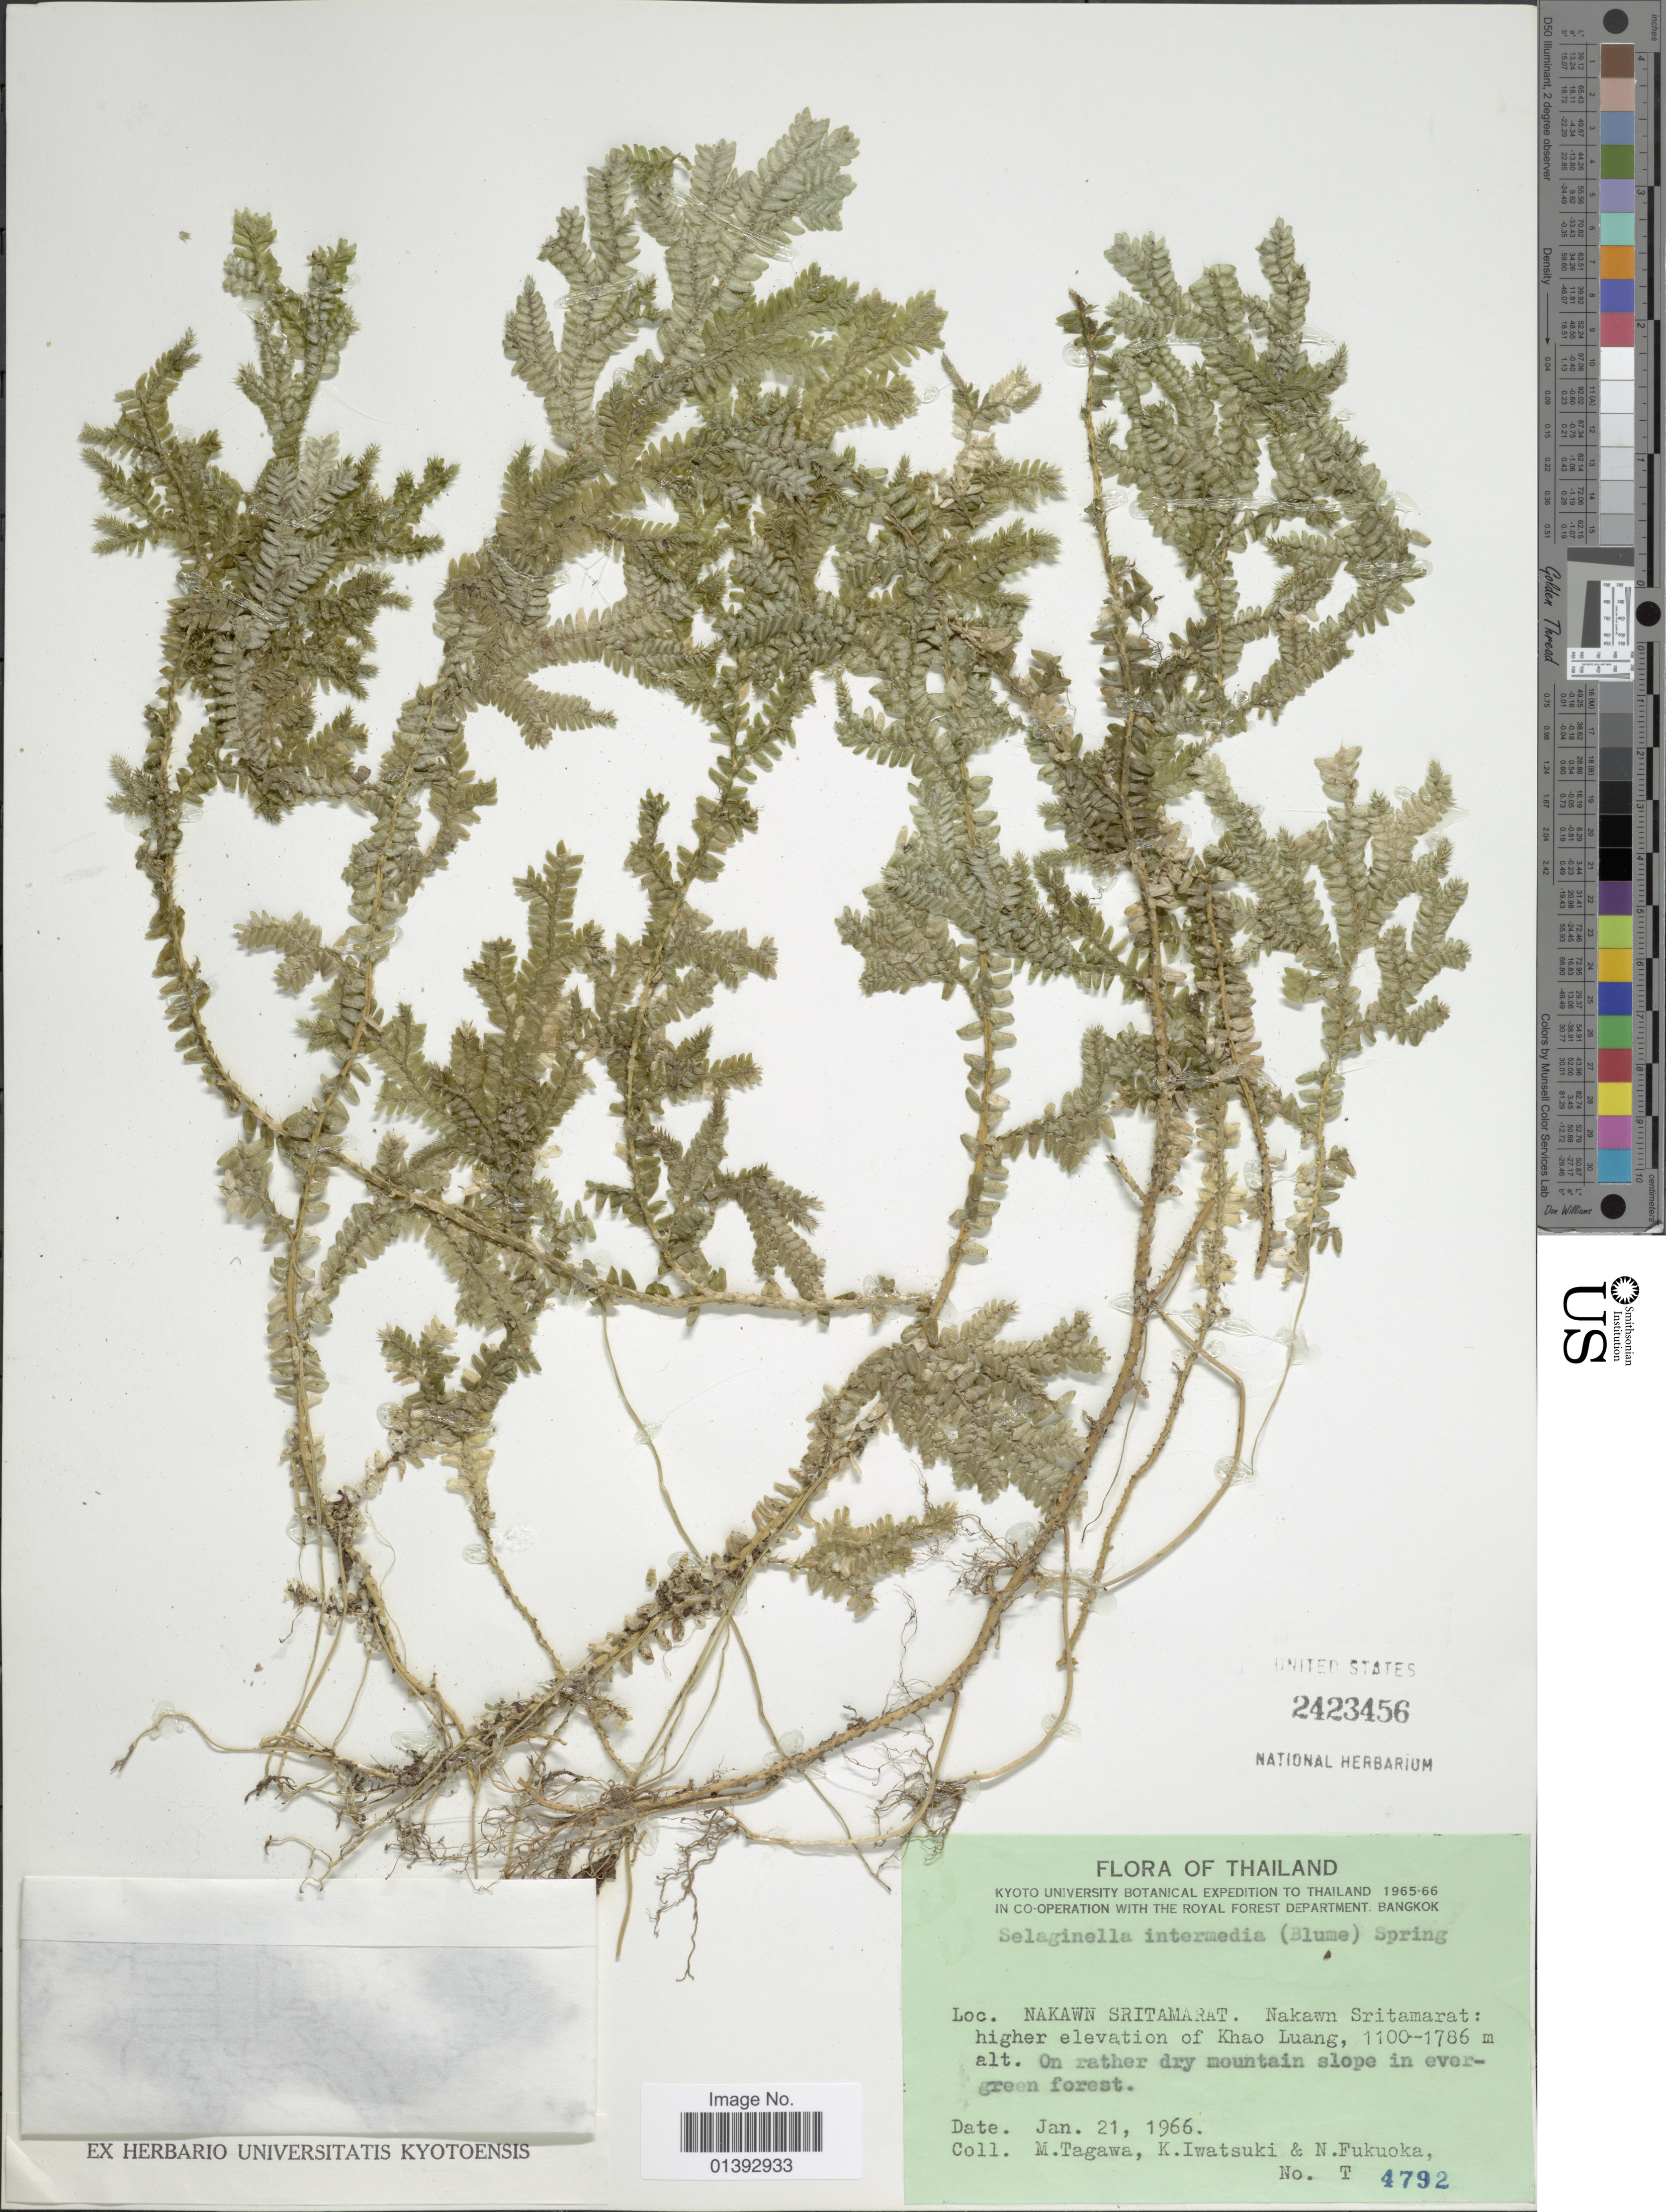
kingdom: Plantae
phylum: Tracheophyta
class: Lycopodiopsida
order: Selaginellales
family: Selaginellaceae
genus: Selaginella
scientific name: Selaginella intermedia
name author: (Blume) Spring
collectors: M. Tagawa, K. Iwatsuki & N. Fukuoka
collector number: T4792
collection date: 1966-01-21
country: Thailand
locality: Nakawn Sritamarat, higher elevation of Khao Luang, on rather dry mountain slope in evergreen forest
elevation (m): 1100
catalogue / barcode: US 2423456